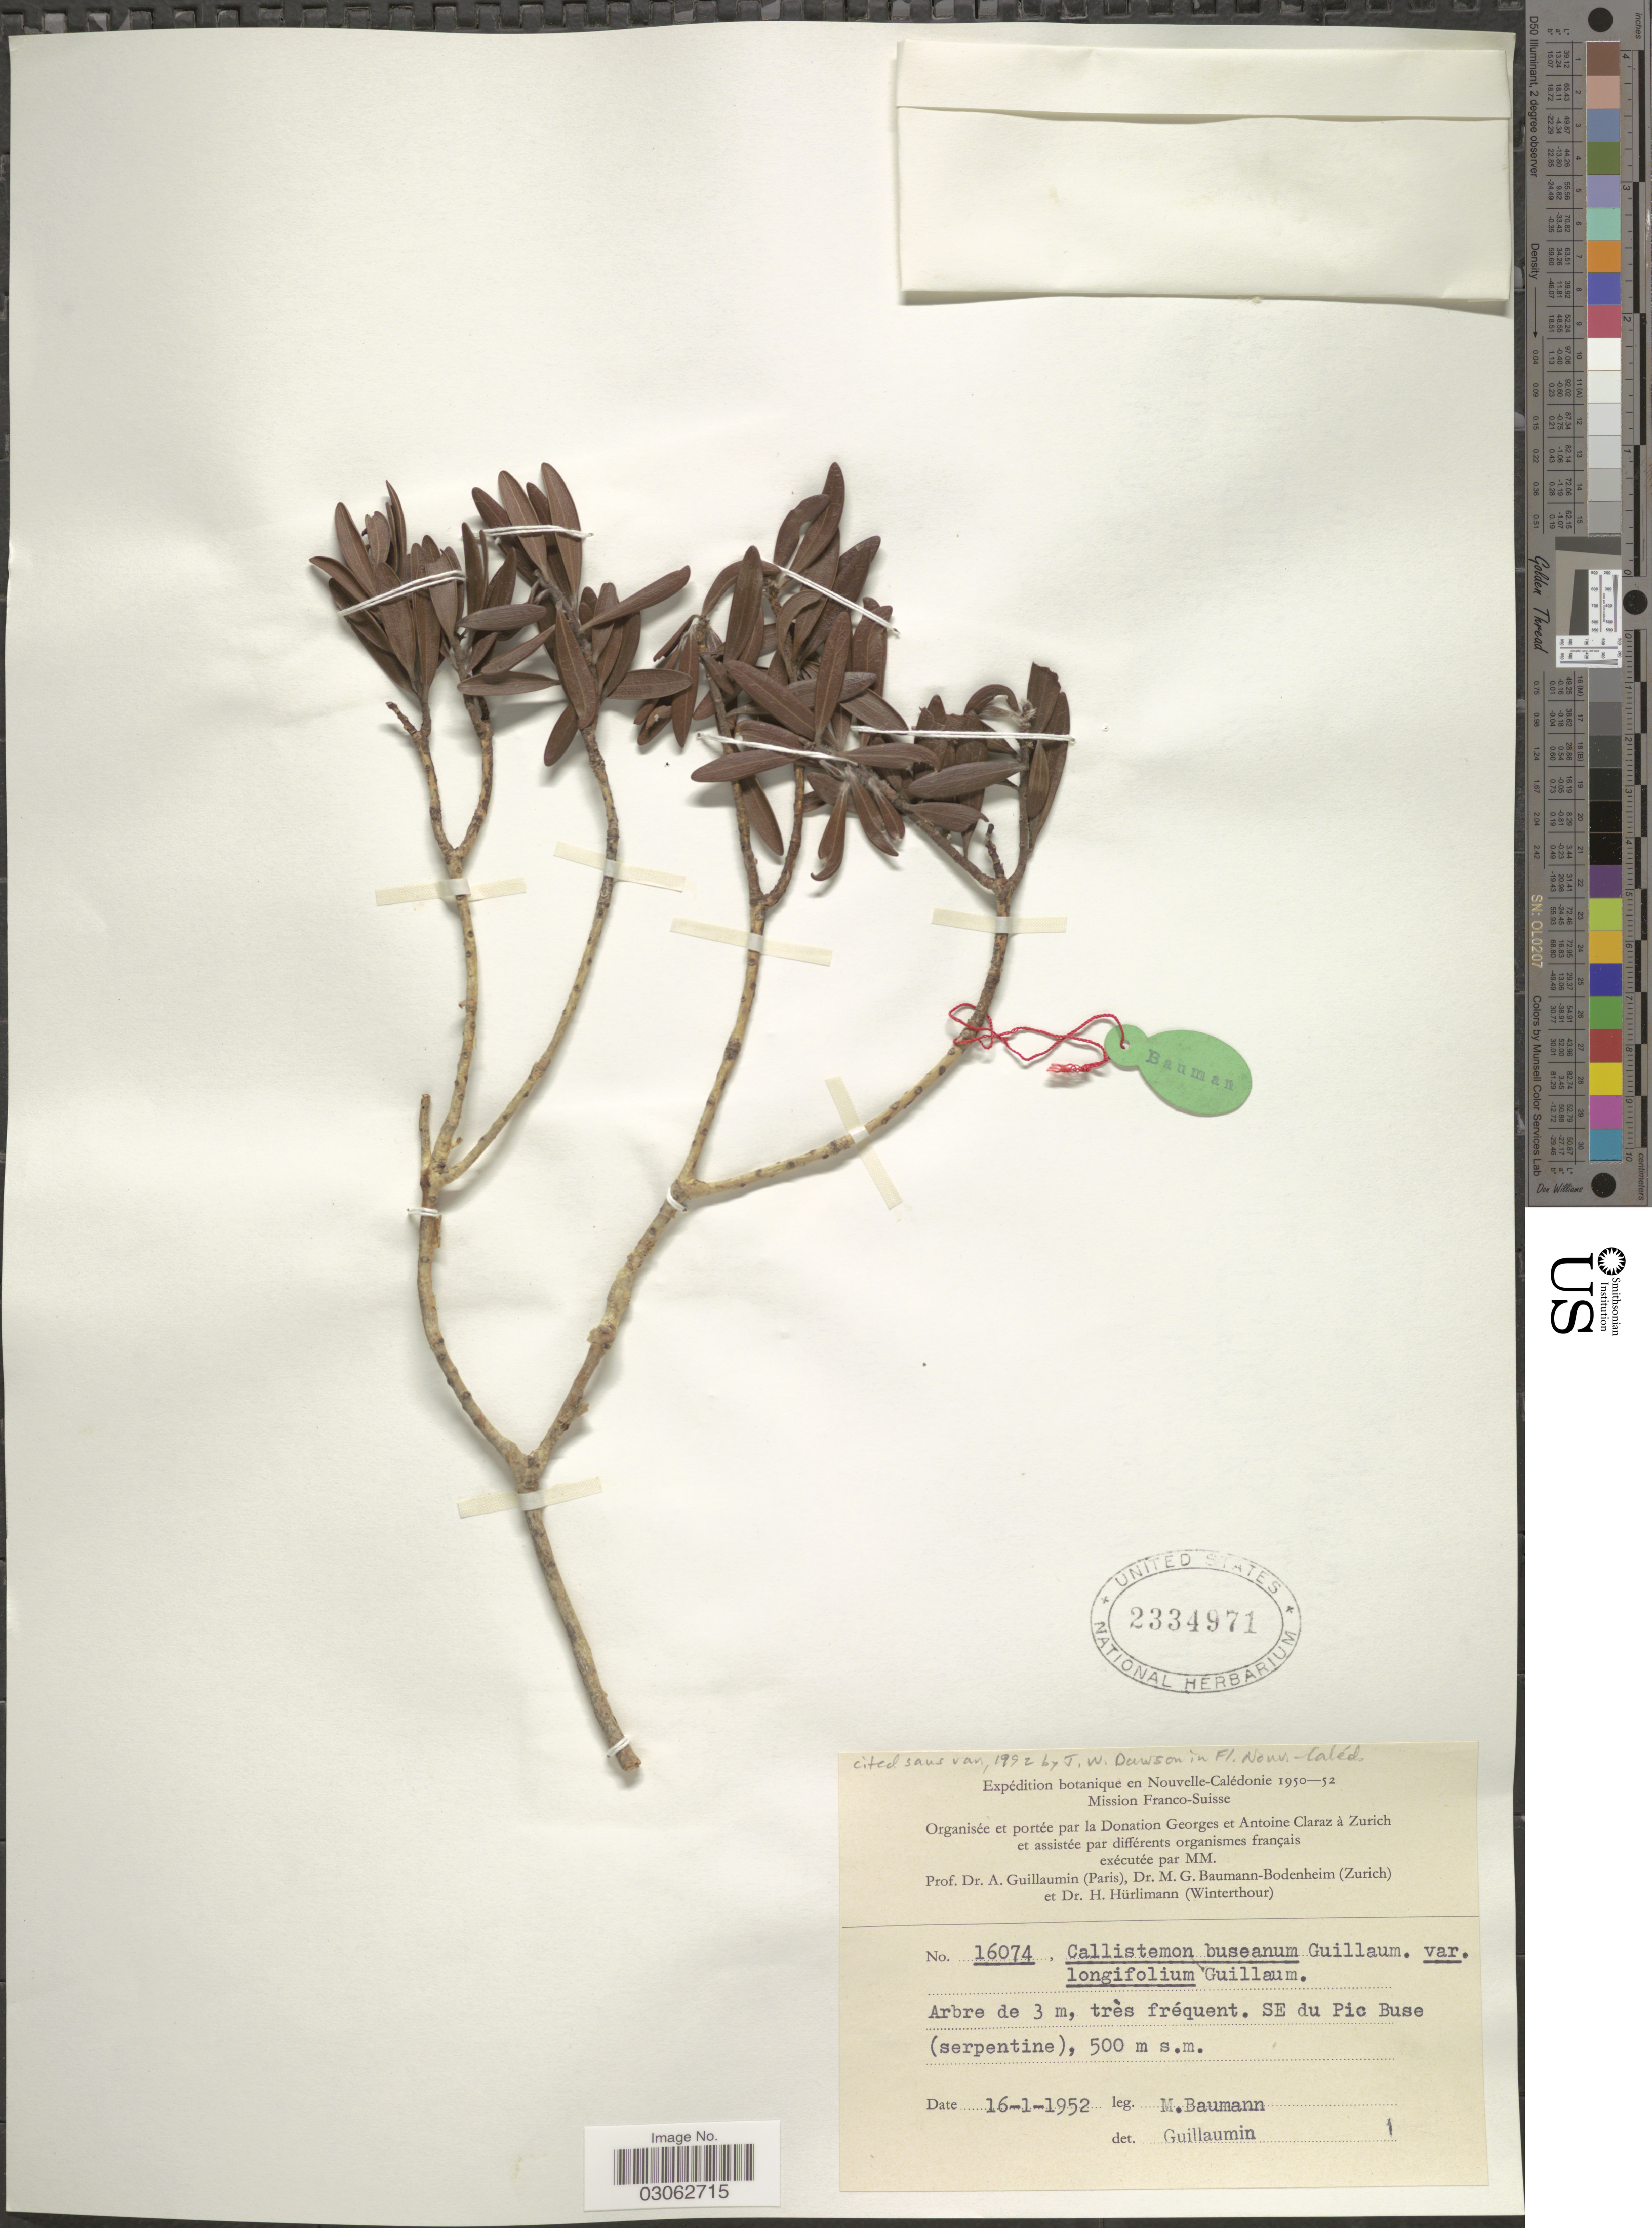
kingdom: Plantae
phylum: Tracheophyta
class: Magnoliopsida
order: Myrtales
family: Myrtaceae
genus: Callistemon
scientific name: Callistemon buseanus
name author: Guillaumin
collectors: M. Baumann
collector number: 16074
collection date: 1952-01-16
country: New Caledonia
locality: SE du Pic Buse (serpentine).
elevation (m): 500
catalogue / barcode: US 2334971